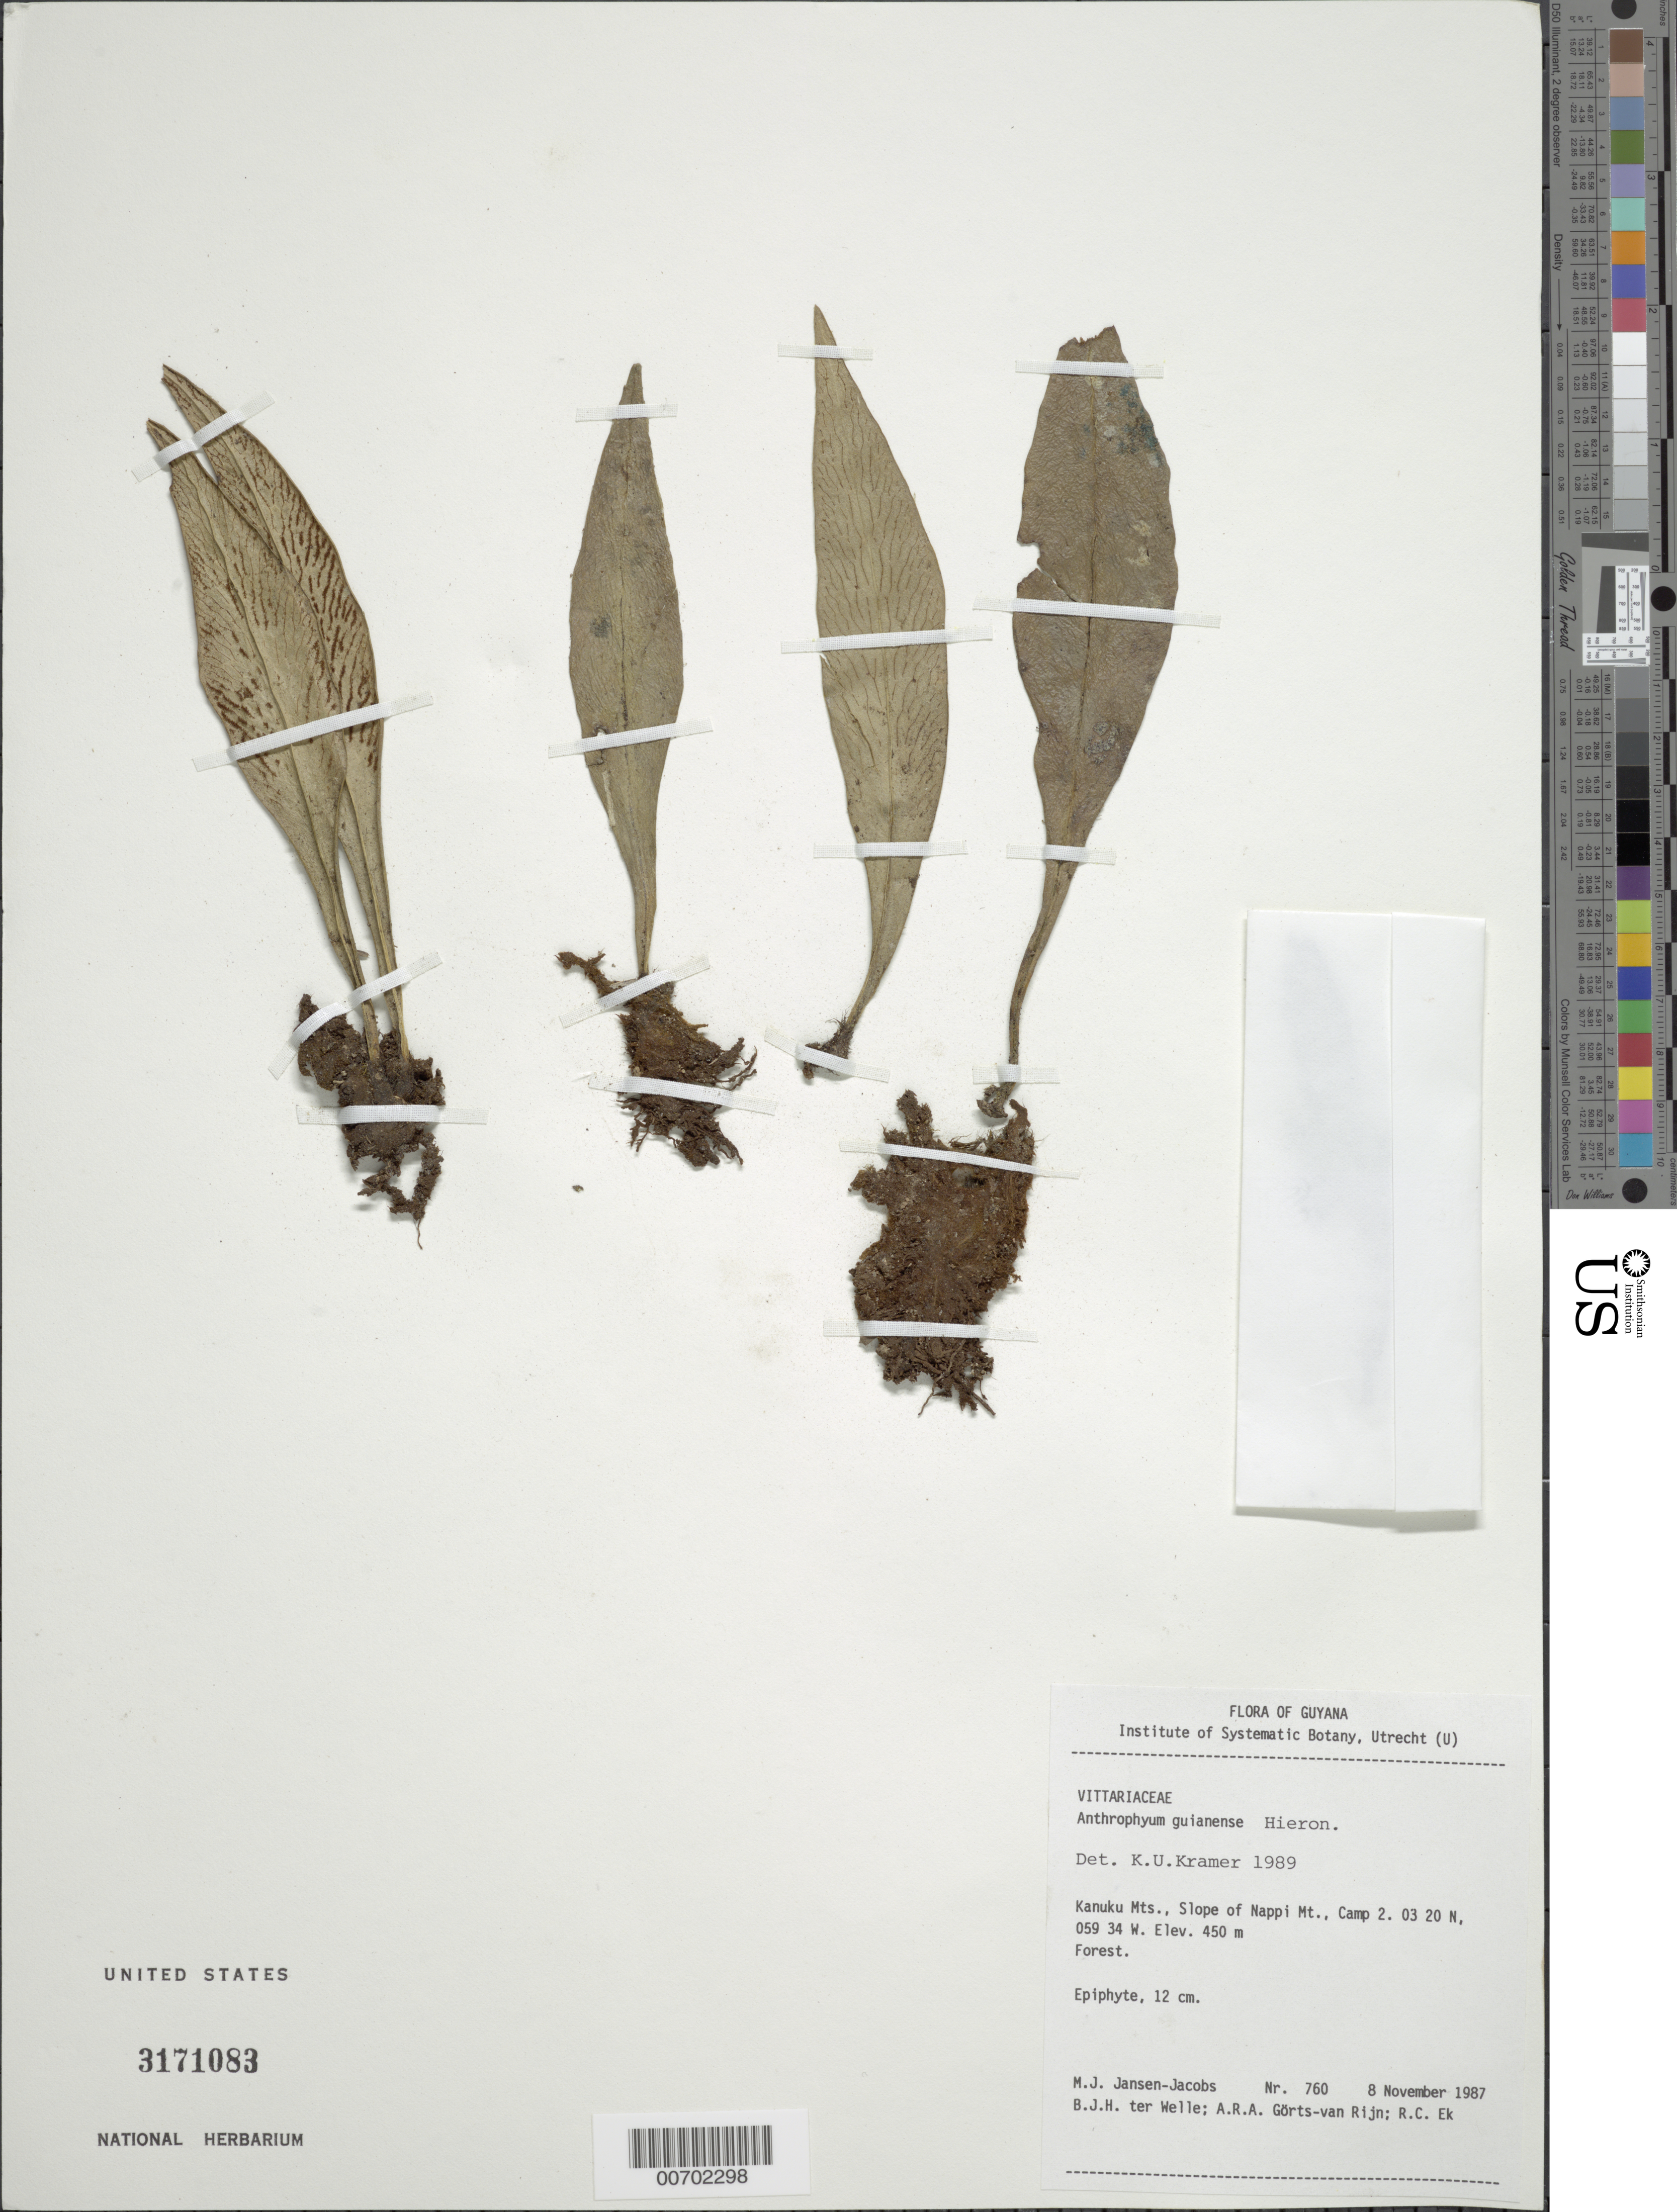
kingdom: Plantae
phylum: Tracheophyta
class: Polypodiopsida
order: Polypodiales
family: Pteridaceae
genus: Polytaenium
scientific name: Polytaenium guayanense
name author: (Hieron.) Alston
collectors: M. J. Jansen-Jacobs, B. Welle, A. .R. A. Görts-van Rijn & R. C. Ek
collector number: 760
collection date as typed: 8-Nov-87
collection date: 1987-11-08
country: Guyana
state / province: U. Takutu-U. Essequibo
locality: Kanuku Mts., slope of Nappi Mt., camp 2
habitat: Forest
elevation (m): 450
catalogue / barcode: US 3171083